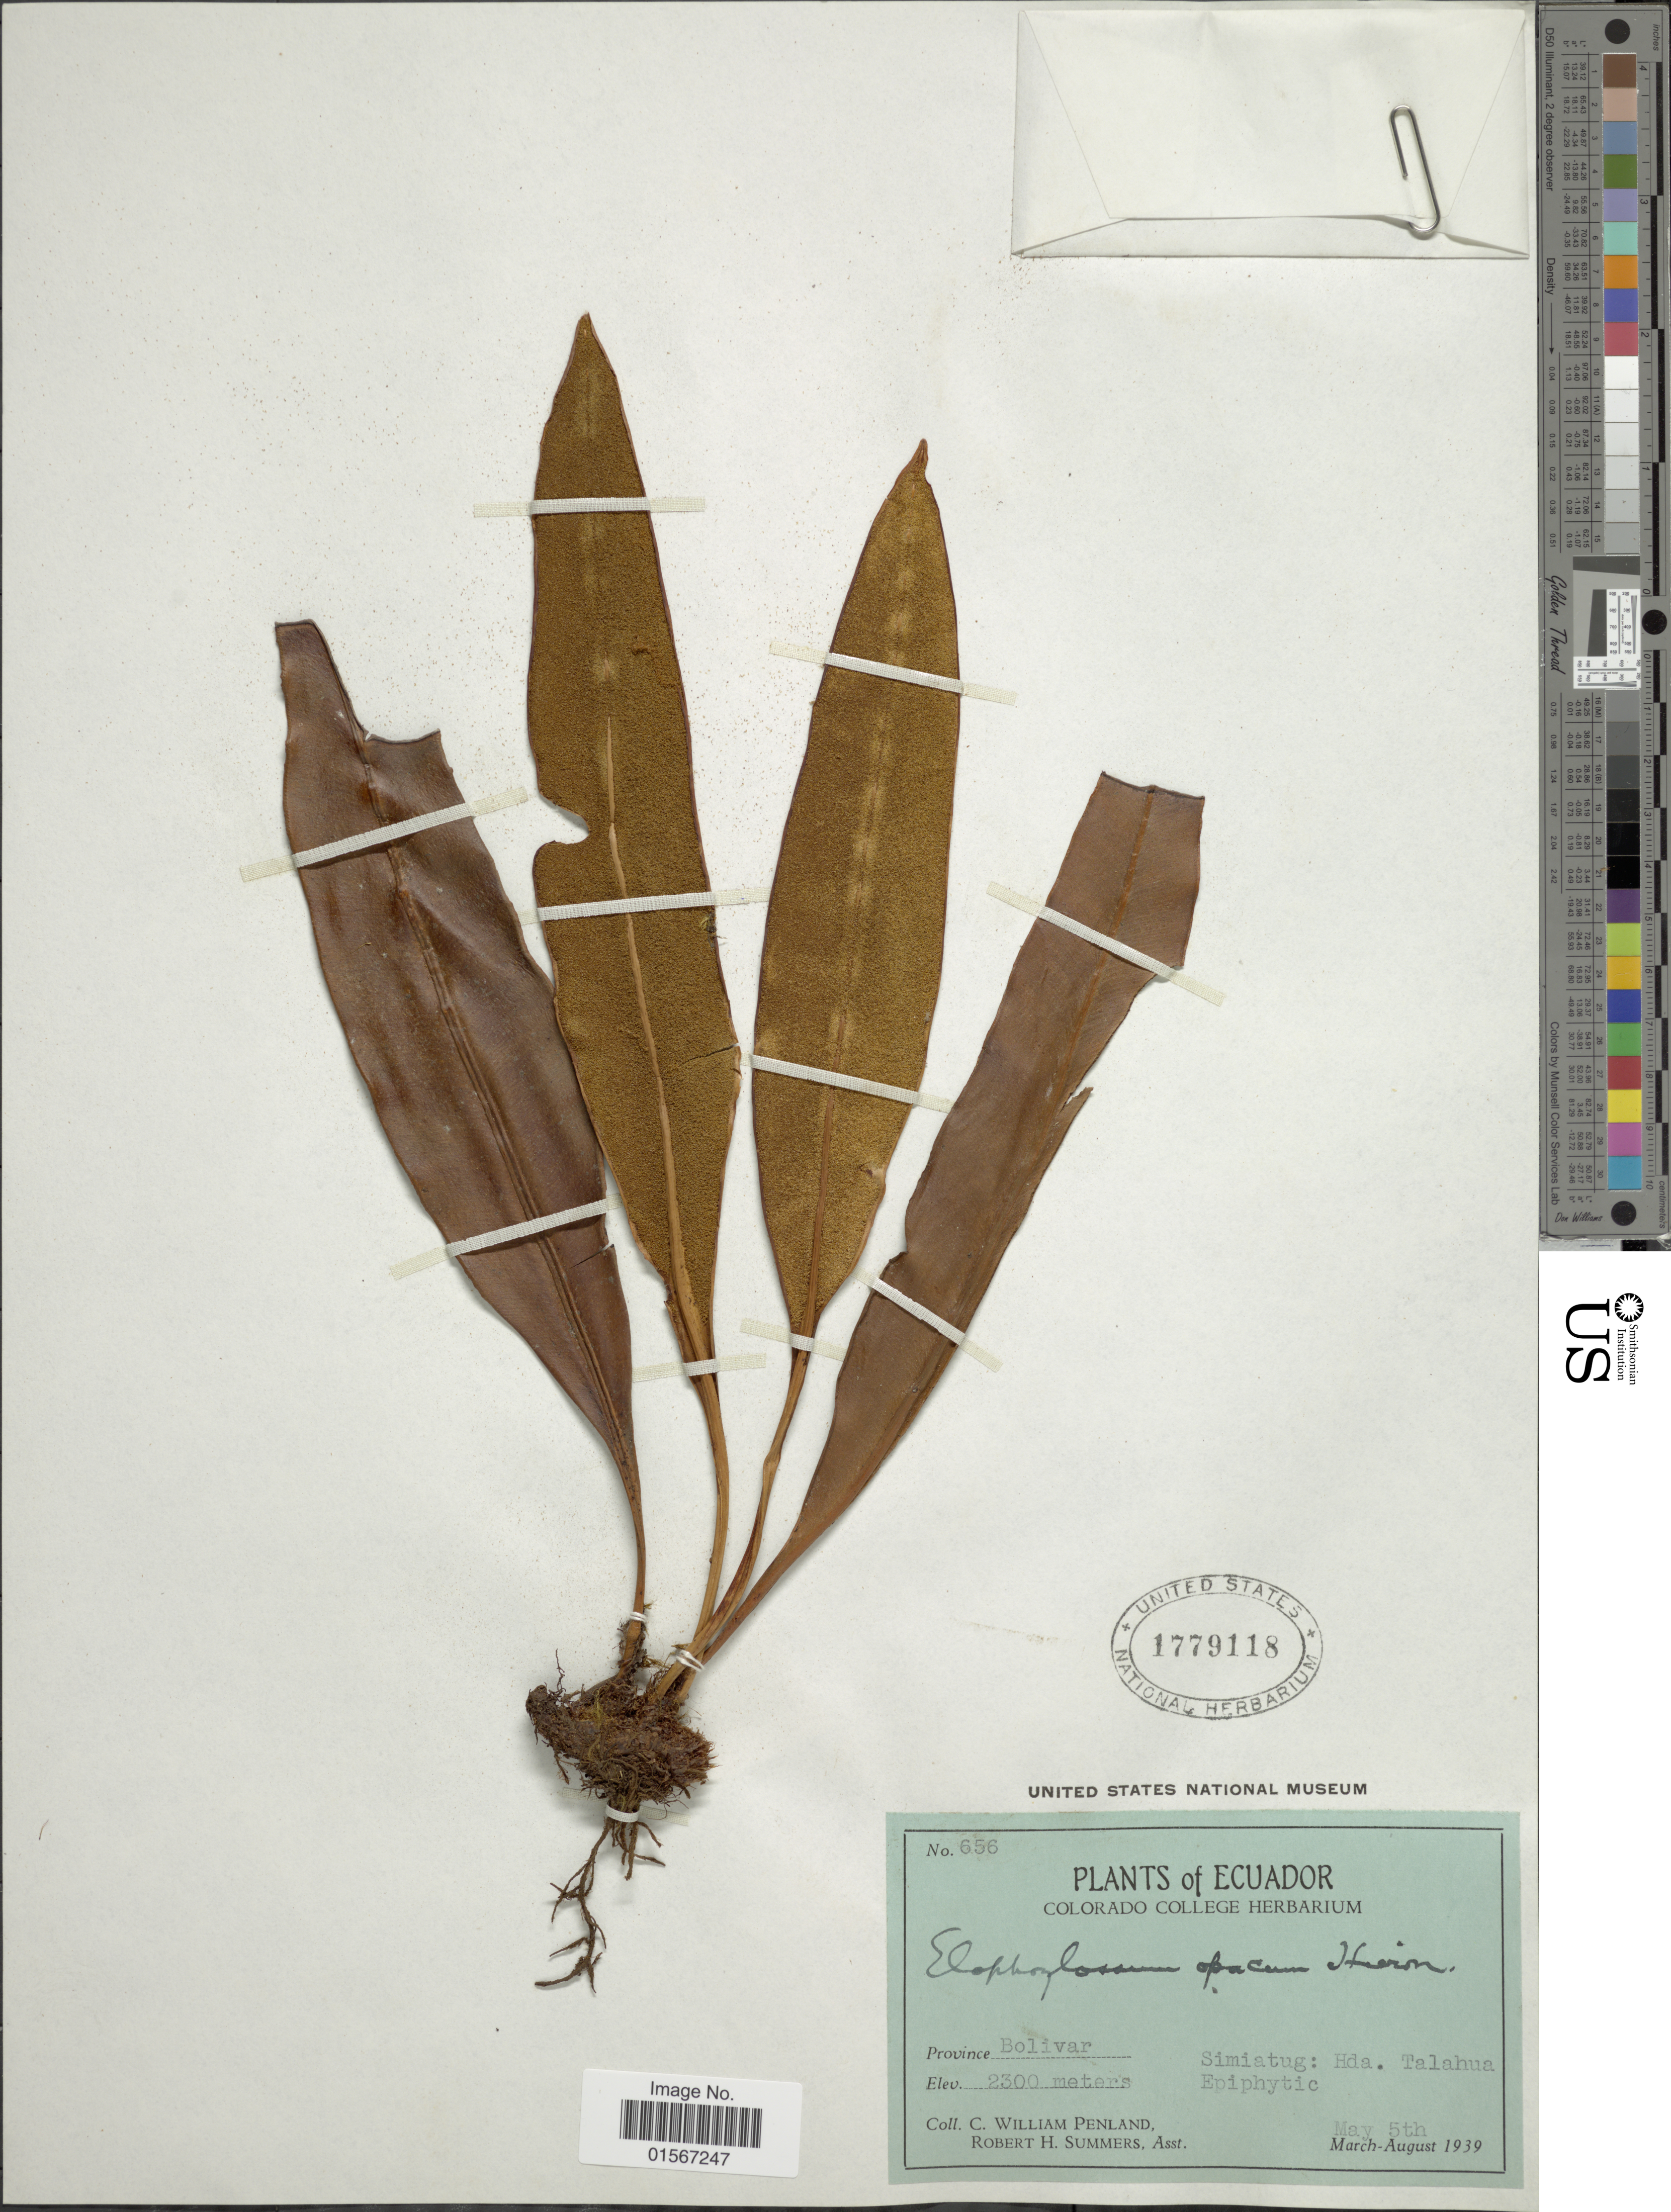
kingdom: Plantae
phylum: Tracheophyta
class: Polypodiopsida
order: Polypodiales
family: Dryopteridaceae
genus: Elaphoglossum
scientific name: Elaphoglossum opacum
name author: Hieron.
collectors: C. W. Penland & R. Summers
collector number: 656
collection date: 1939-05-05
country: Ecuador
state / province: Bolívar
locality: Ecuador, Province Bolivar.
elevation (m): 2300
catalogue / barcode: US 1779118